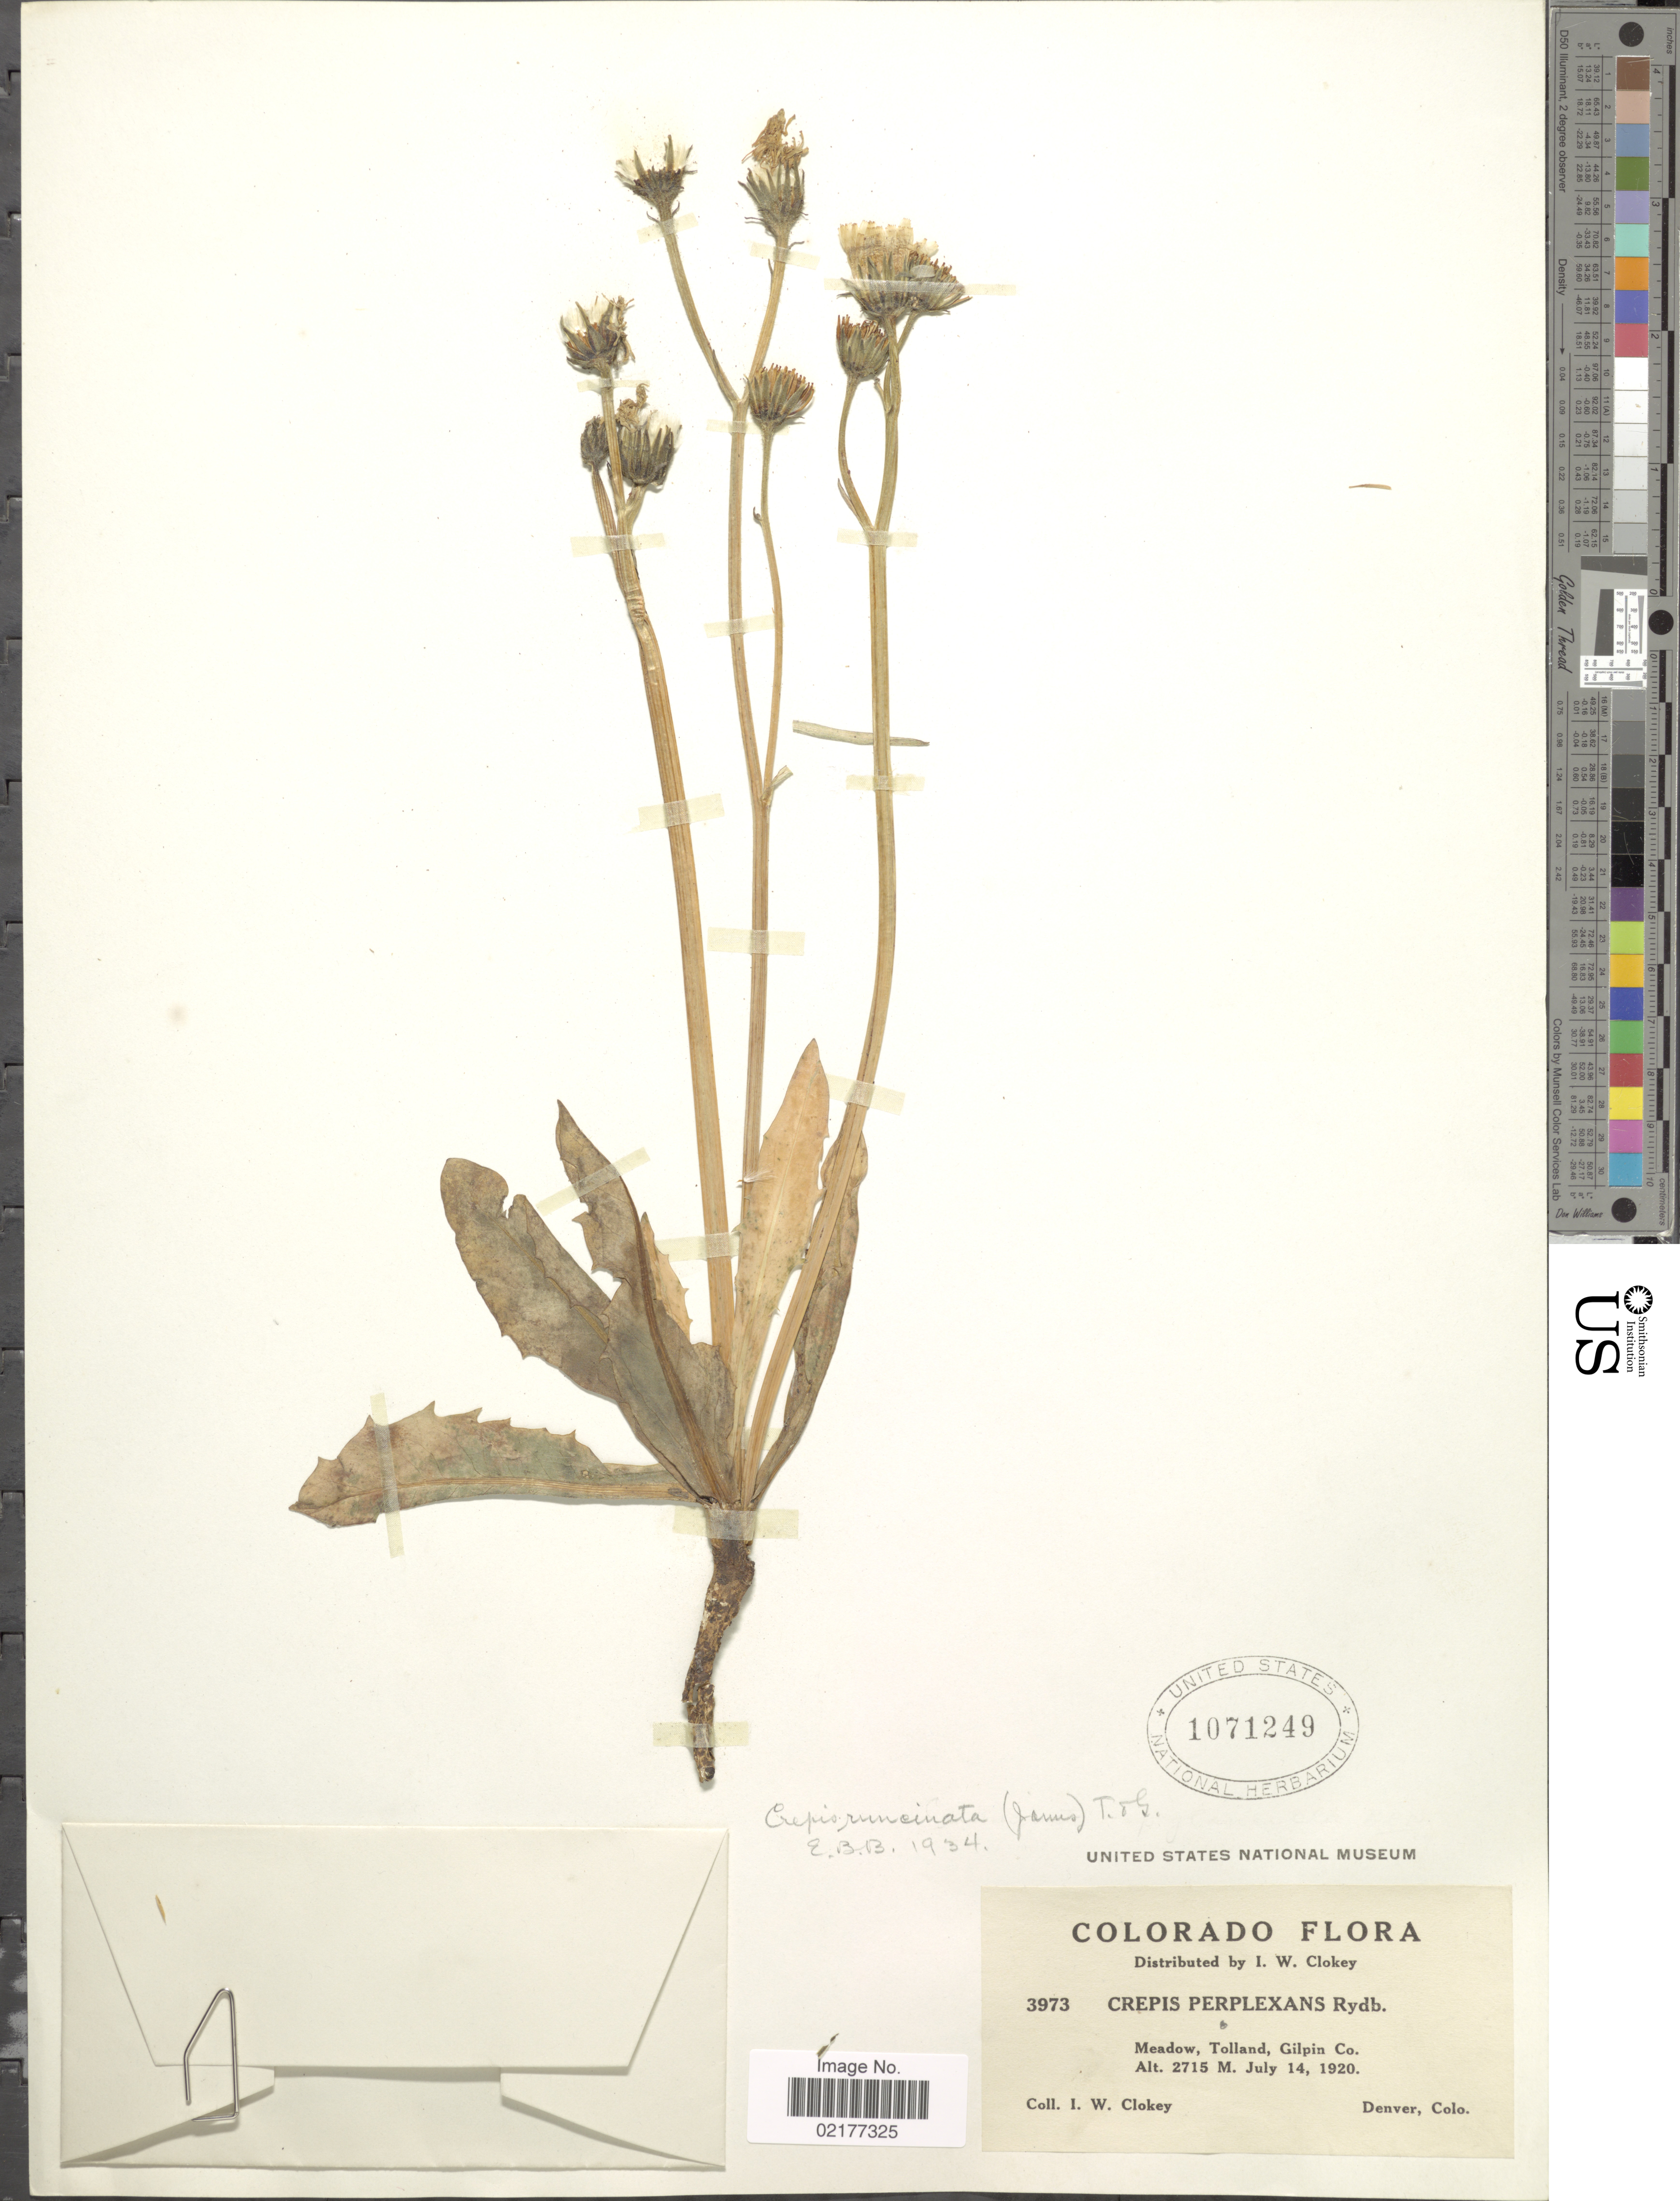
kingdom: Plantae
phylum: Tracheophyta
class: Magnoliopsida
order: Asterales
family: Asteraceae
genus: Crepis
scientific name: Crepis runcinata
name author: Torr. & A. Gray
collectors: I. W. Clokey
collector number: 3973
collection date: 1920-07-14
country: United States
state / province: Colorado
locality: Meadow, Tolland, Gilpin Co., Denver, Colo.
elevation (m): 2715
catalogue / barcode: US 1071249